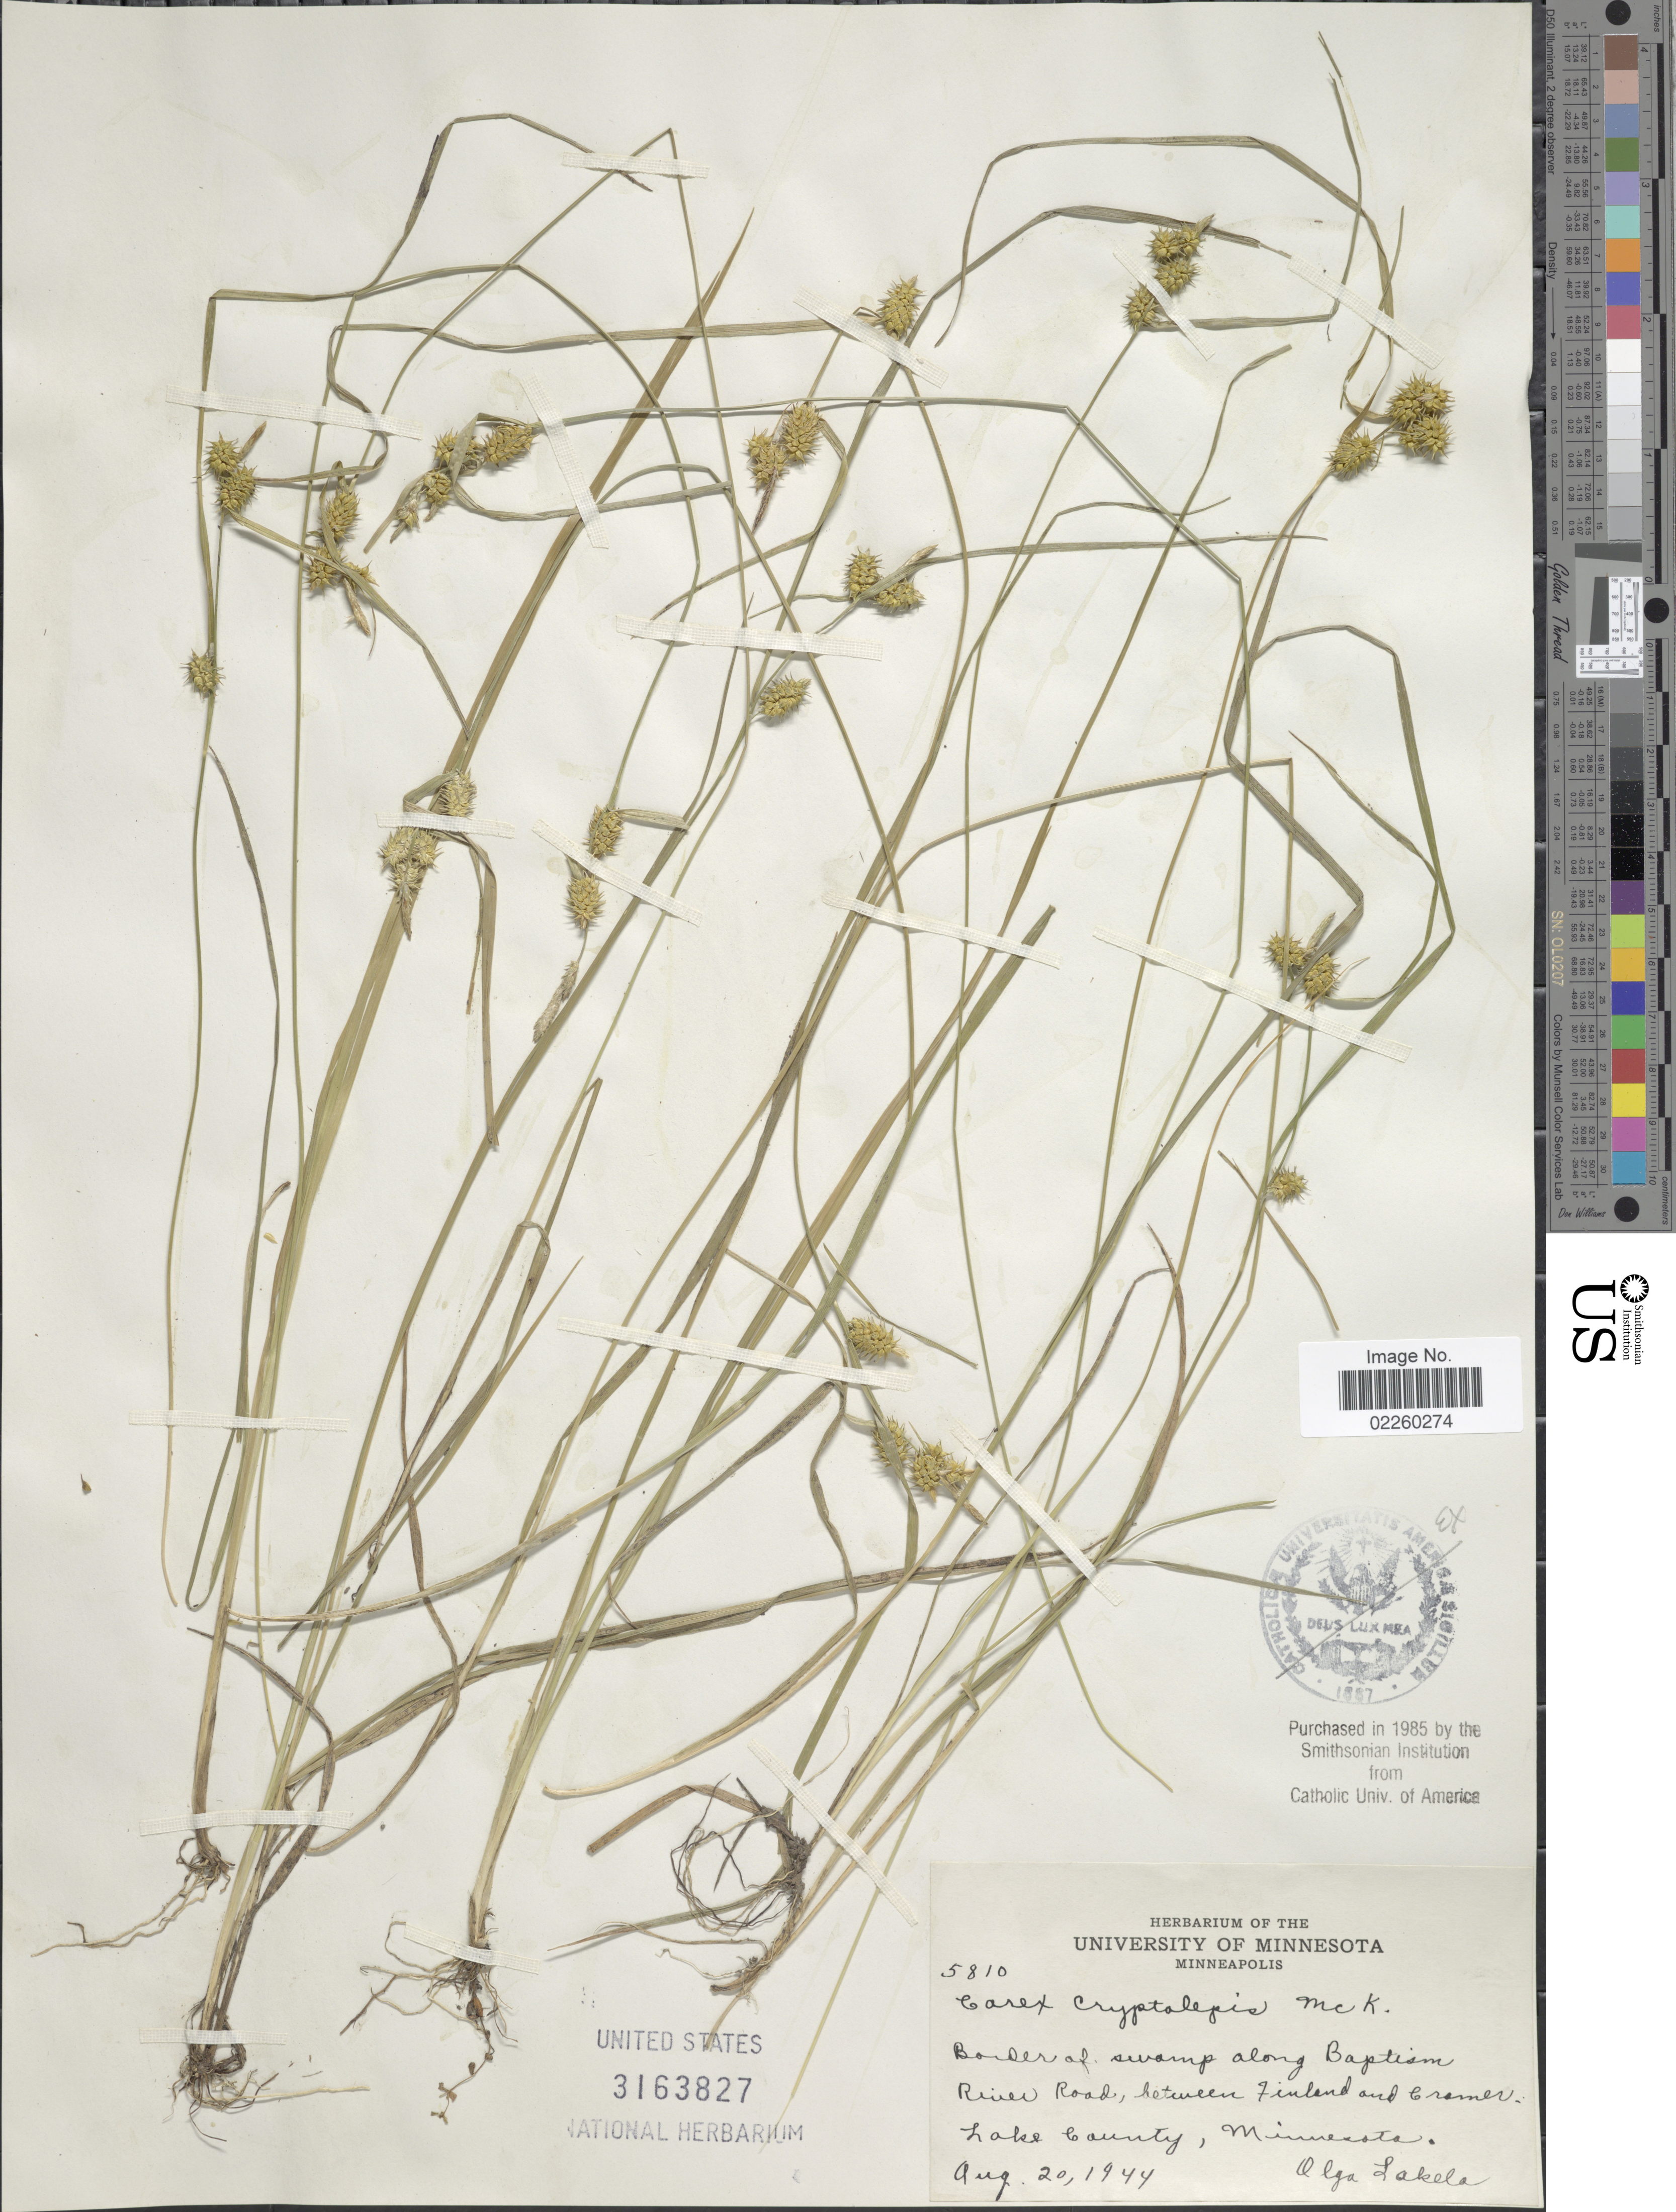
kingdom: Plantae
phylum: Tracheophyta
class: Liliopsida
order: Poales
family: Cyperaceae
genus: Carex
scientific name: Carex cryptolepis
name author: Mack.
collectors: O. K. Lakela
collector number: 5810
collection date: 1944-08-20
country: United States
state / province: Minnesota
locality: Border of swamp along Baptism River Road, between Finland and Cramer, Lake County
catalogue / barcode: US 3163827